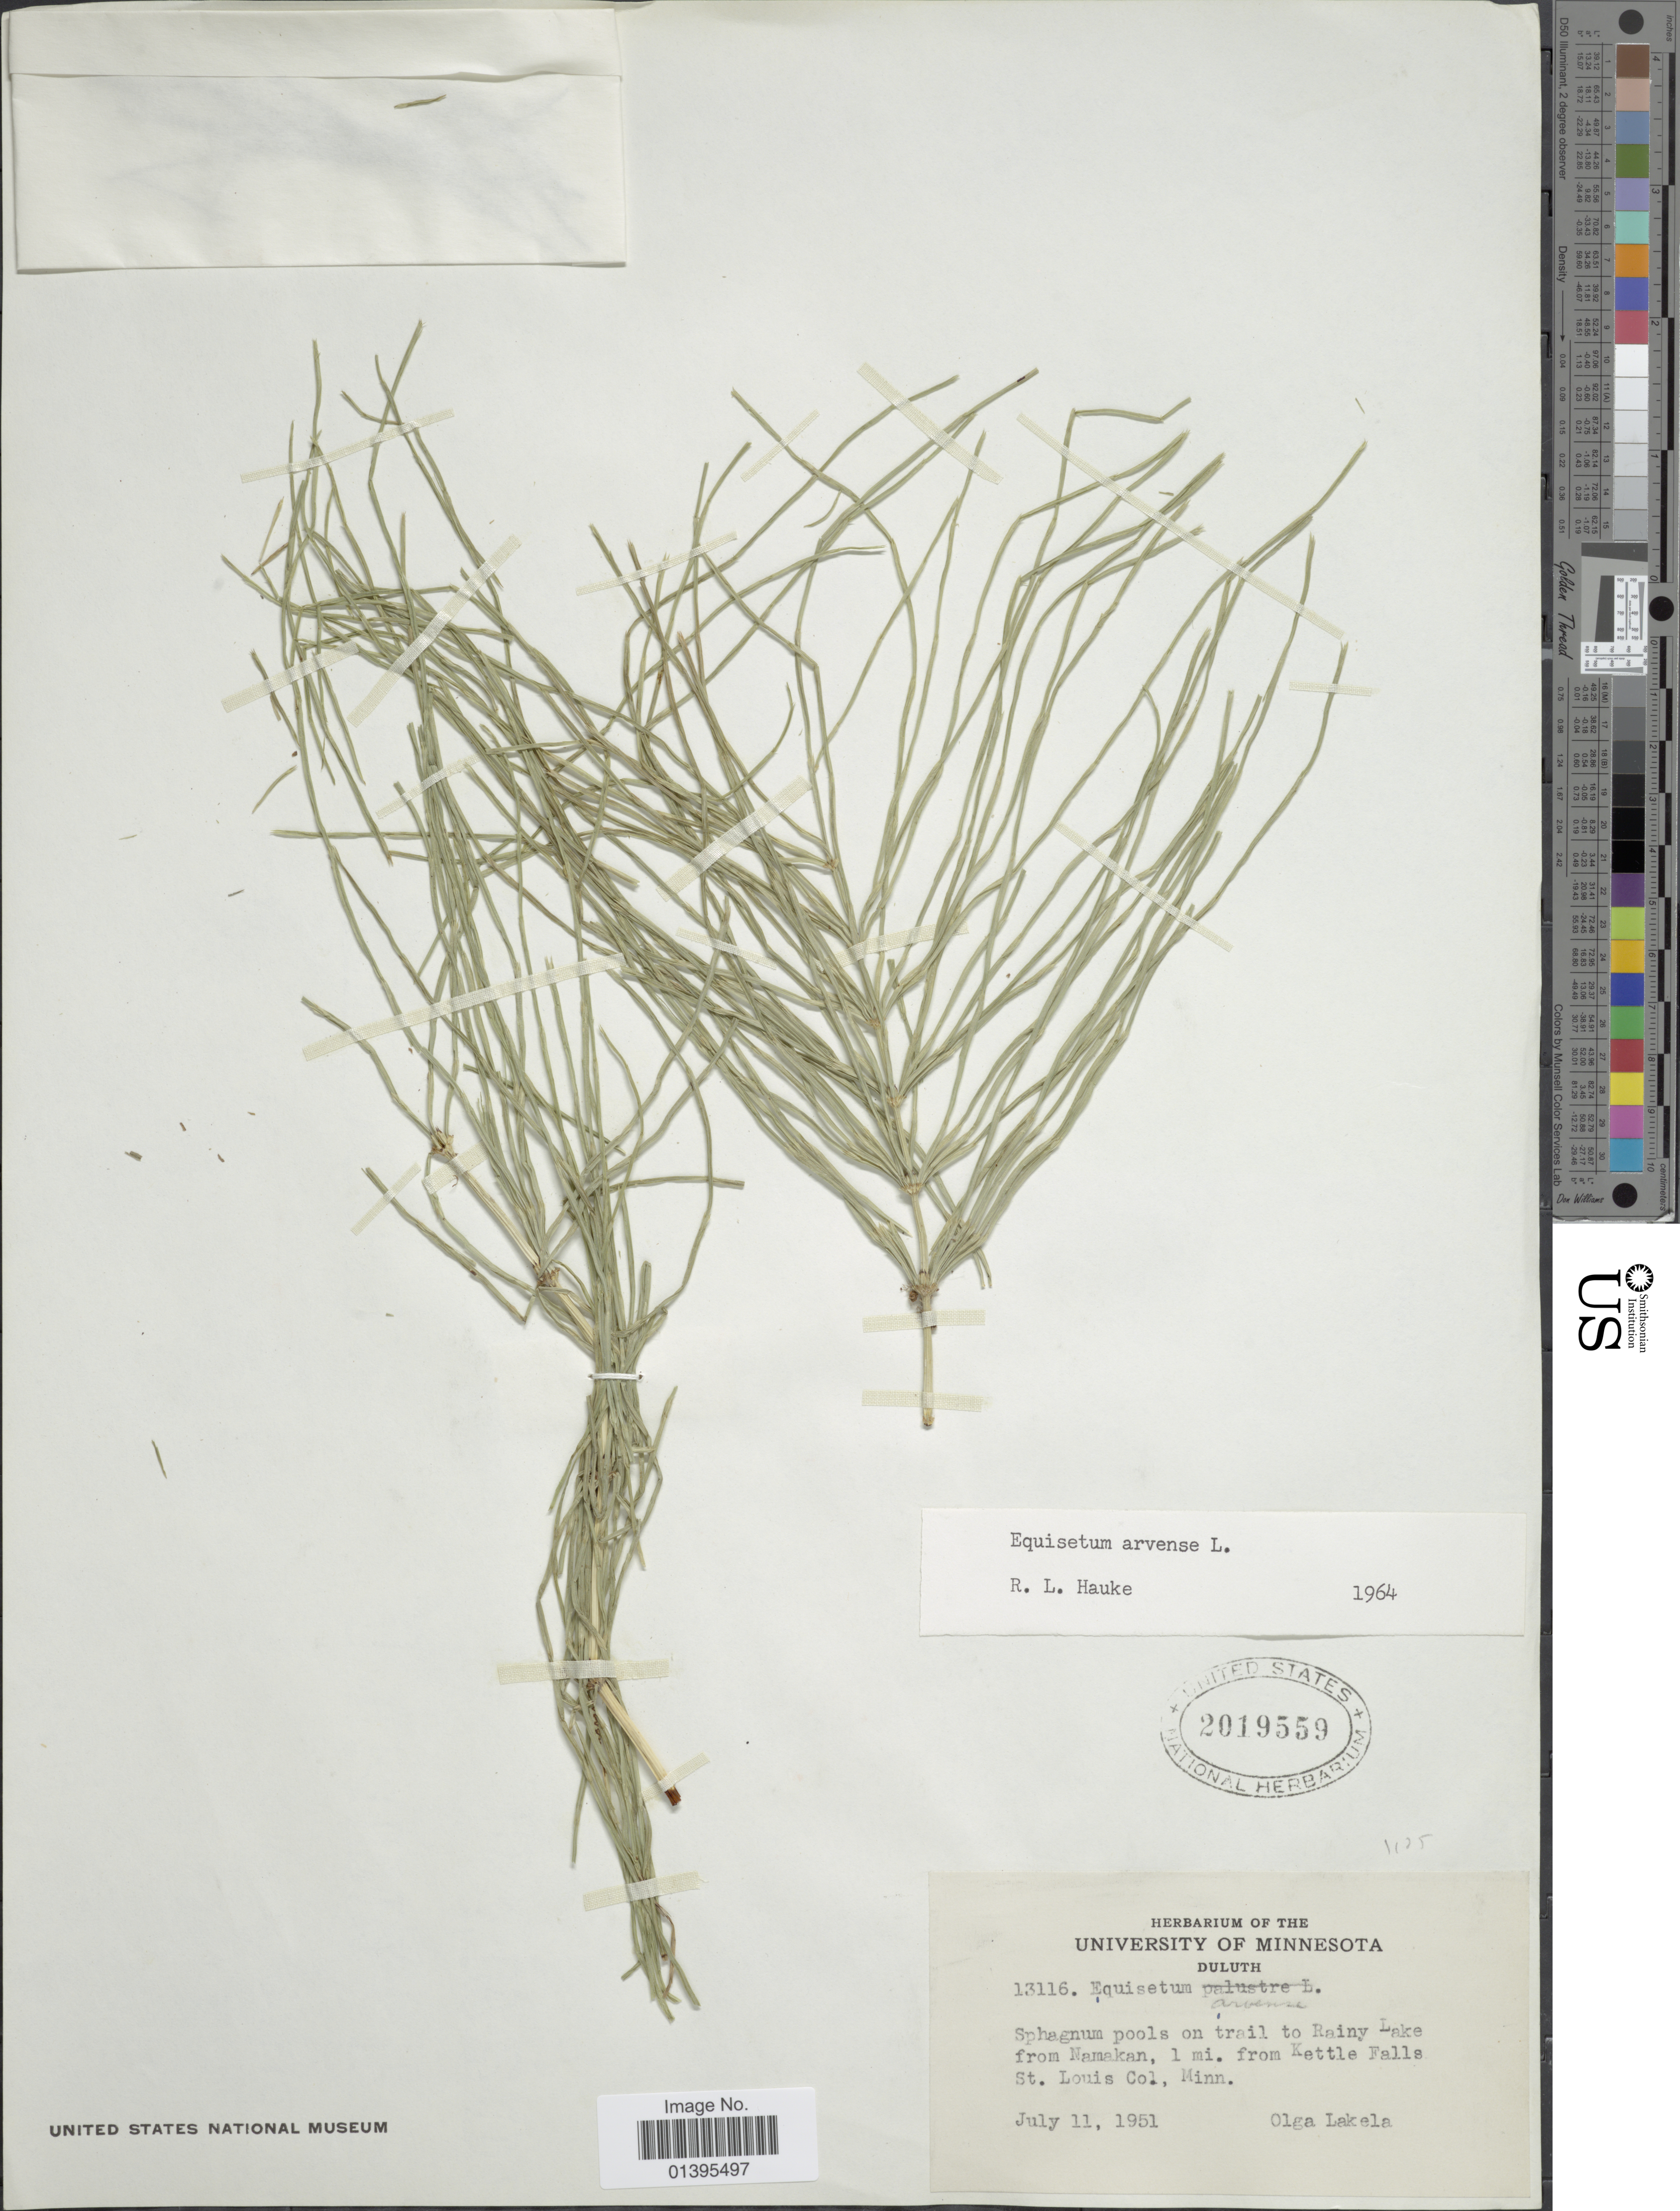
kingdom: Plantae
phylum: Tracheophyta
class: Polypodiopsida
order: Equisetales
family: Equisetaceae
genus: Equisetum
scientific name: Equisetum arvense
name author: L.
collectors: O. K. Lakela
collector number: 13116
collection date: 1951-07-11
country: United States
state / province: Minnesota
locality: Sphagnum pools on trail to Rainy Lake from Namakan, 1 mi. from Kettle Falls, St. Louis Col.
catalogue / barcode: US 2019559